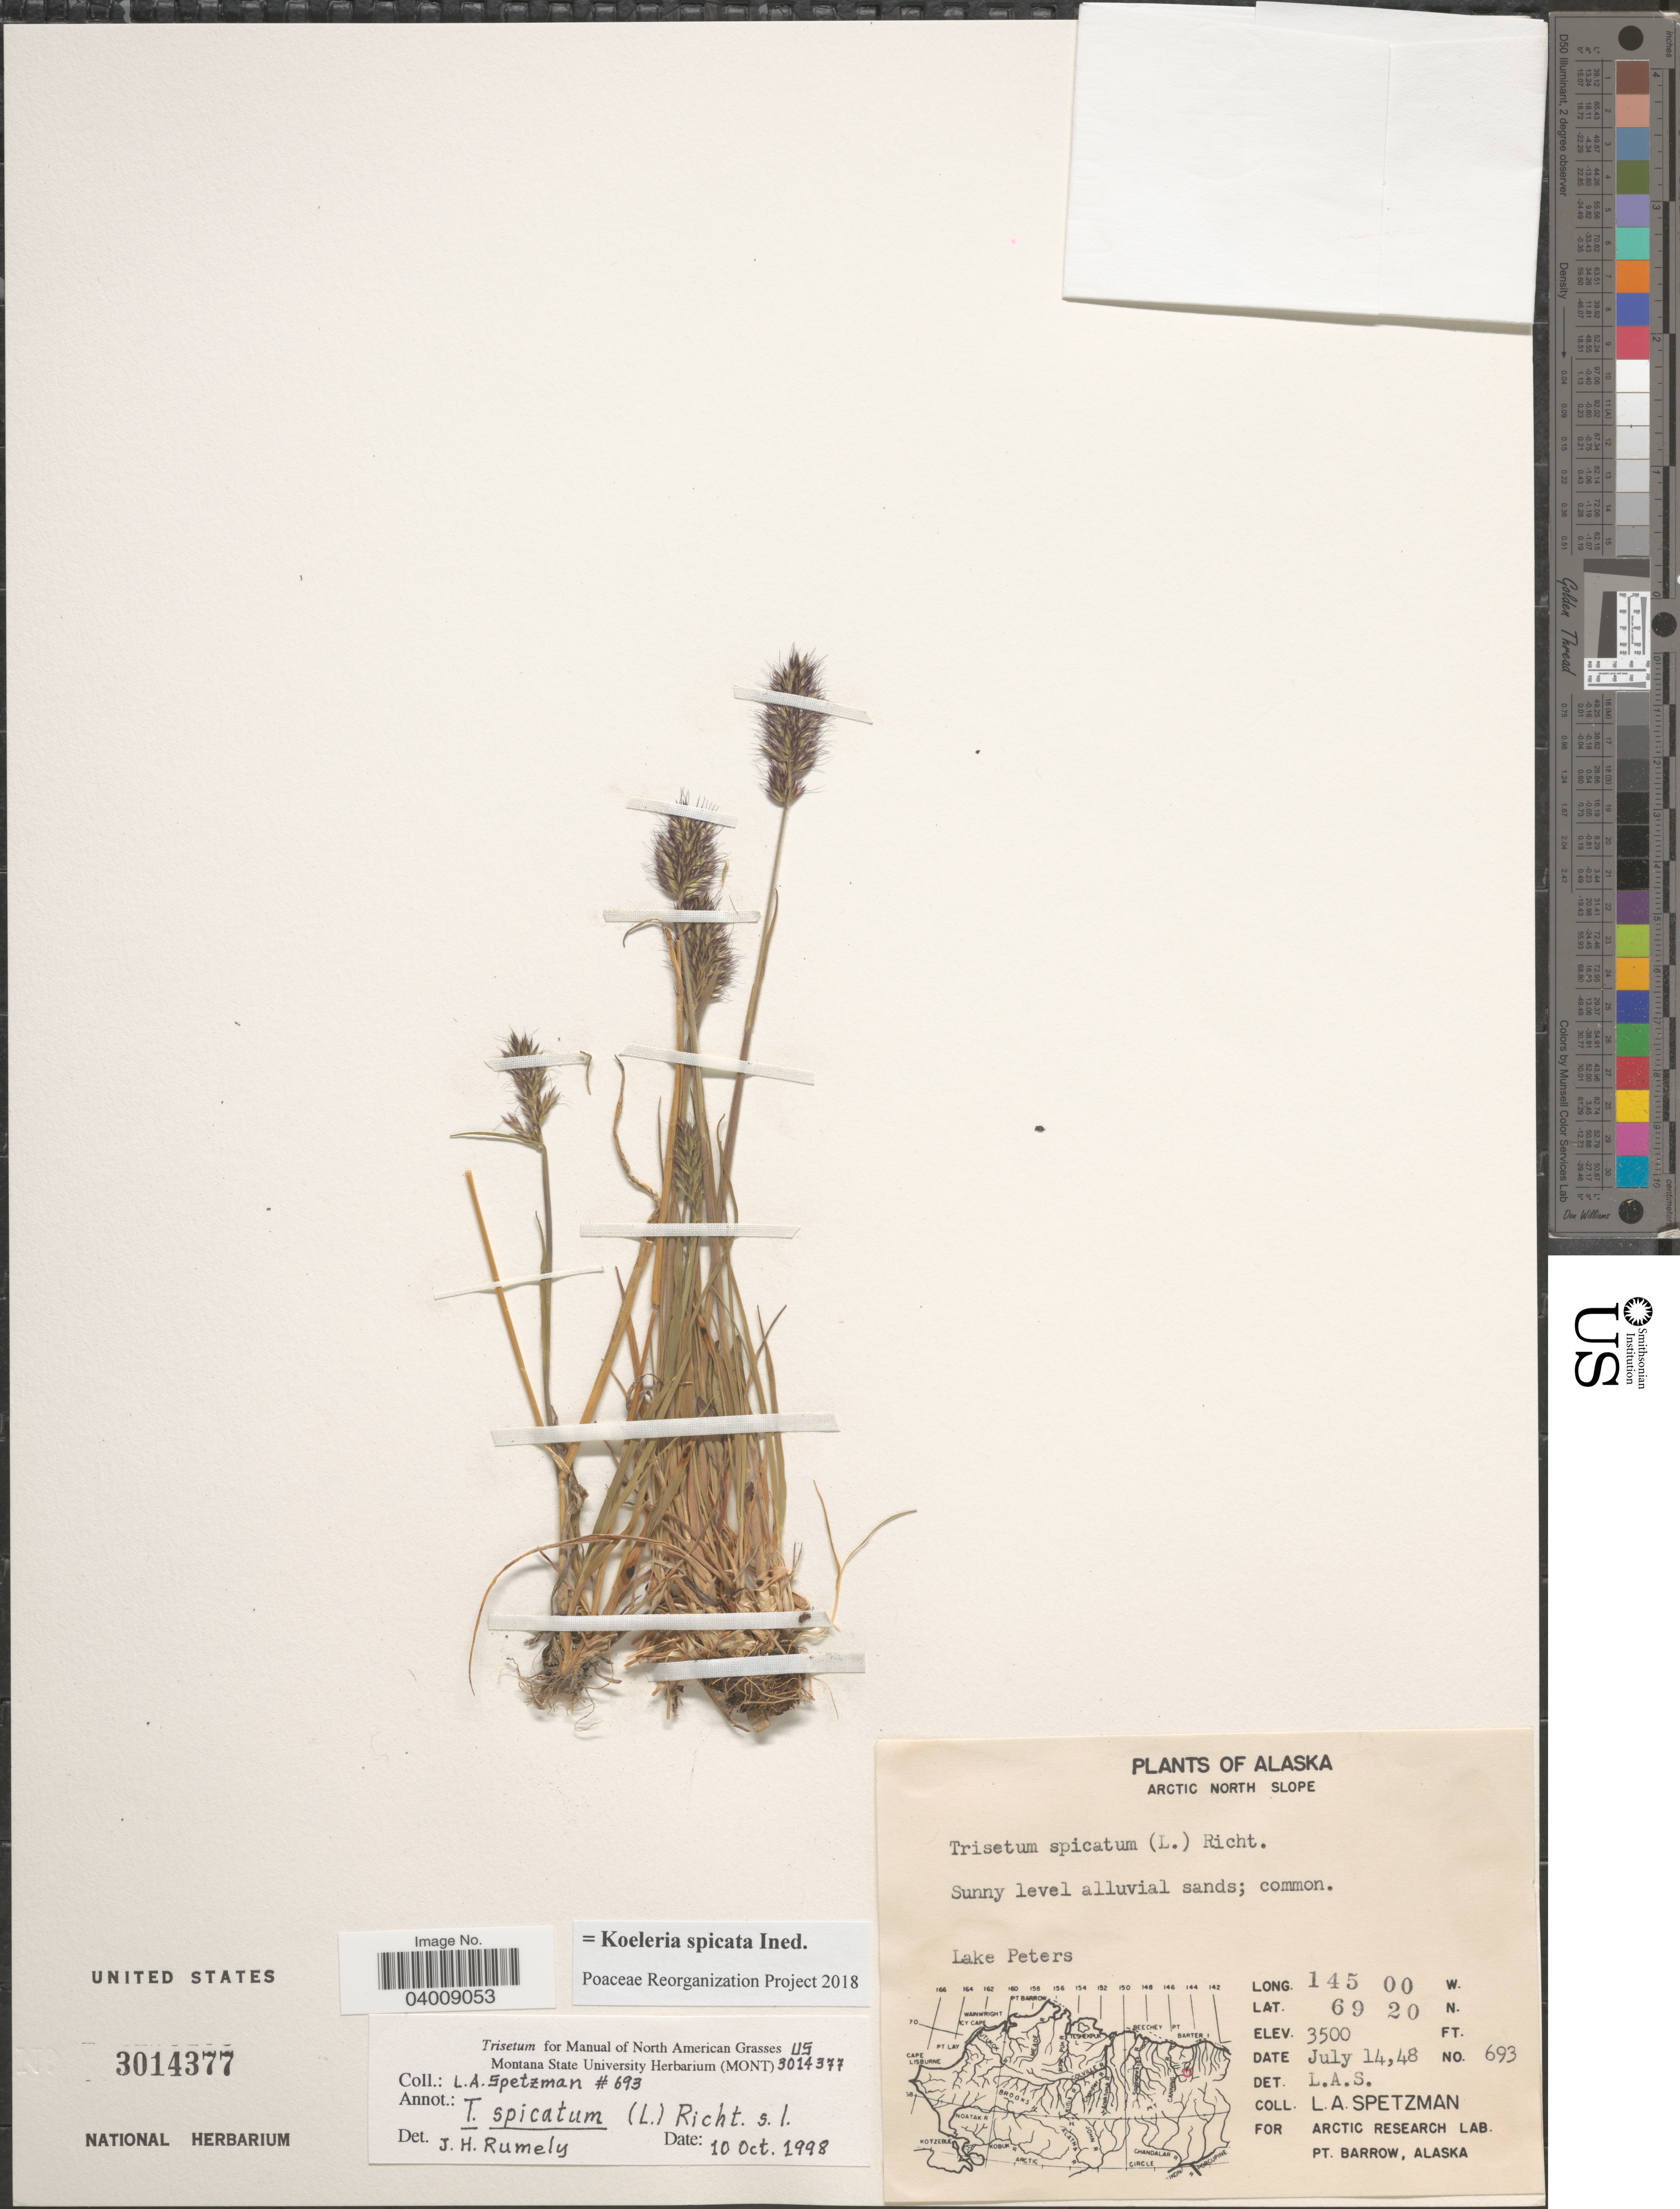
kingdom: Plantae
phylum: Tracheophyta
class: Liliopsida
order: Poales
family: Poaceae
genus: Koeleria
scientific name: Koeleria spicata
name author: (L.) Barberá et al.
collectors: L. Spetzman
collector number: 693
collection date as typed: Transcribed d/m/y: 14/7/48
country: United States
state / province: Alaska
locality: Arctic North Slope. Lake Peters.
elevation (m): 1067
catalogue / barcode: US 3014377